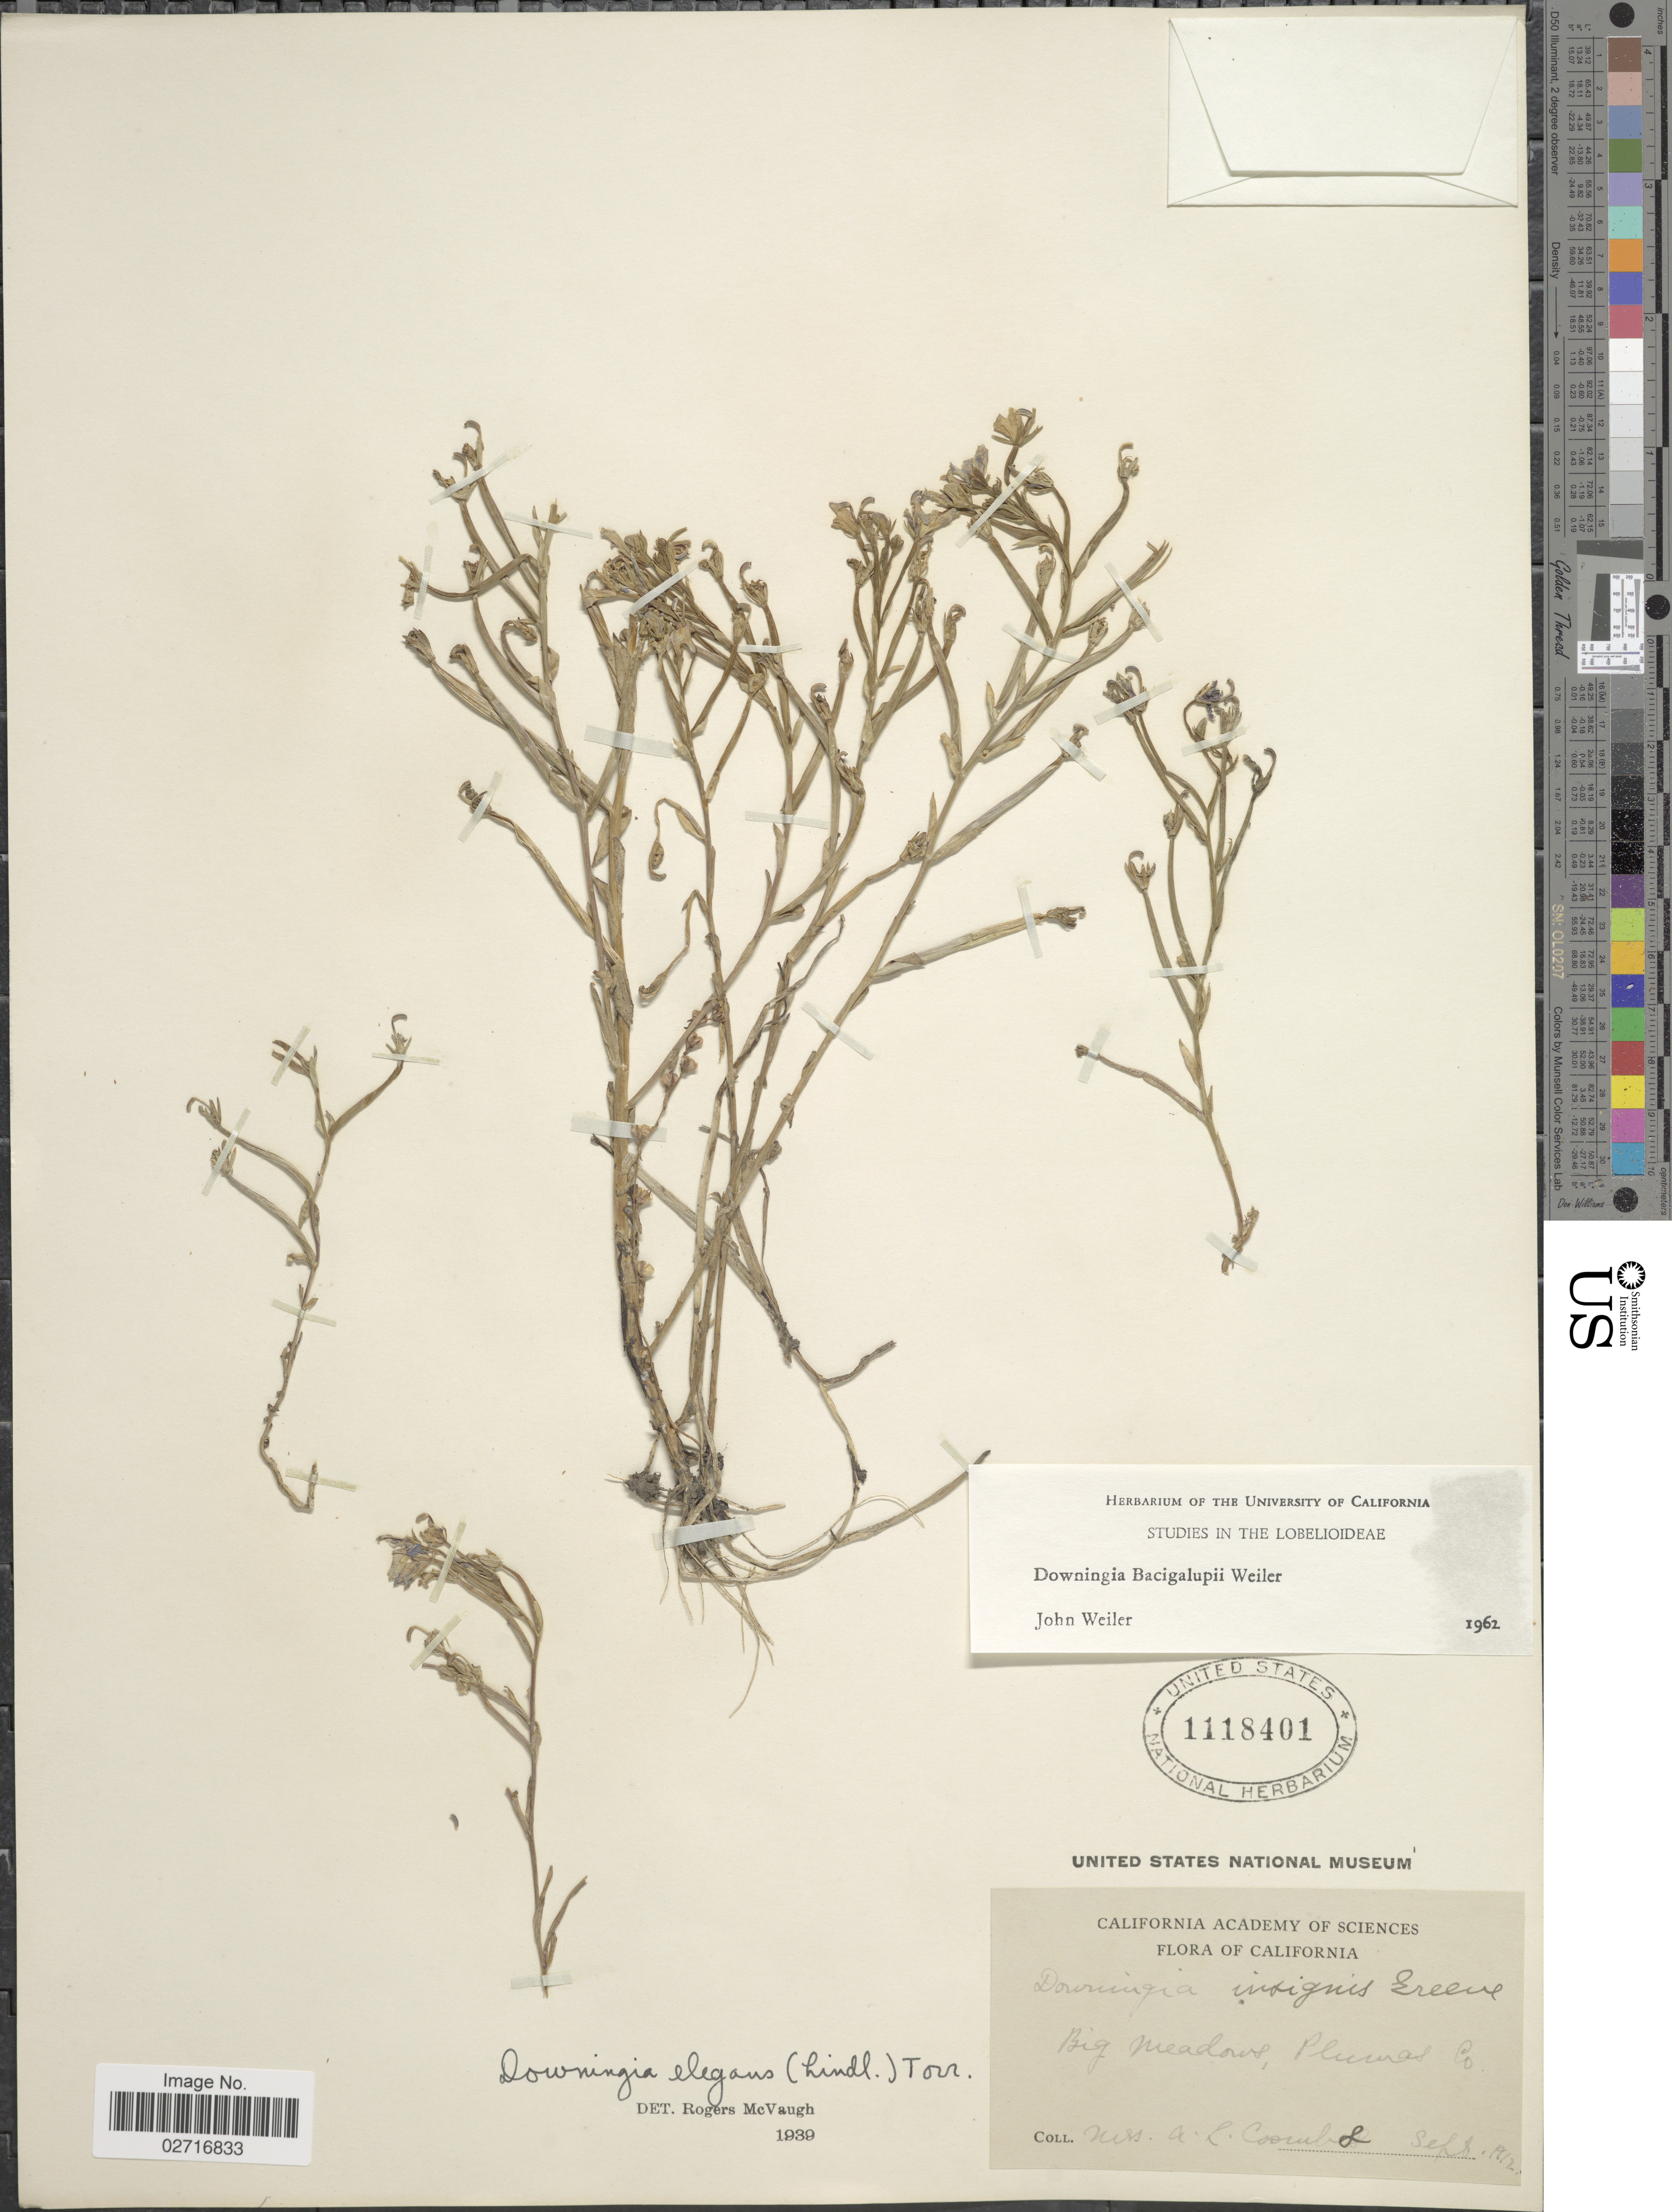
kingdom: Plantae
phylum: Tracheophyta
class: Magnoliopsida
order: Asterales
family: Campanulaceae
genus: Downingia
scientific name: Downingia bacigalupii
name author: Weiler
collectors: A. Coombs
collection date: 1912-09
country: United States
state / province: California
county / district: Plumas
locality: Big Meadows, Plumas Co.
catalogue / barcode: US 1118401